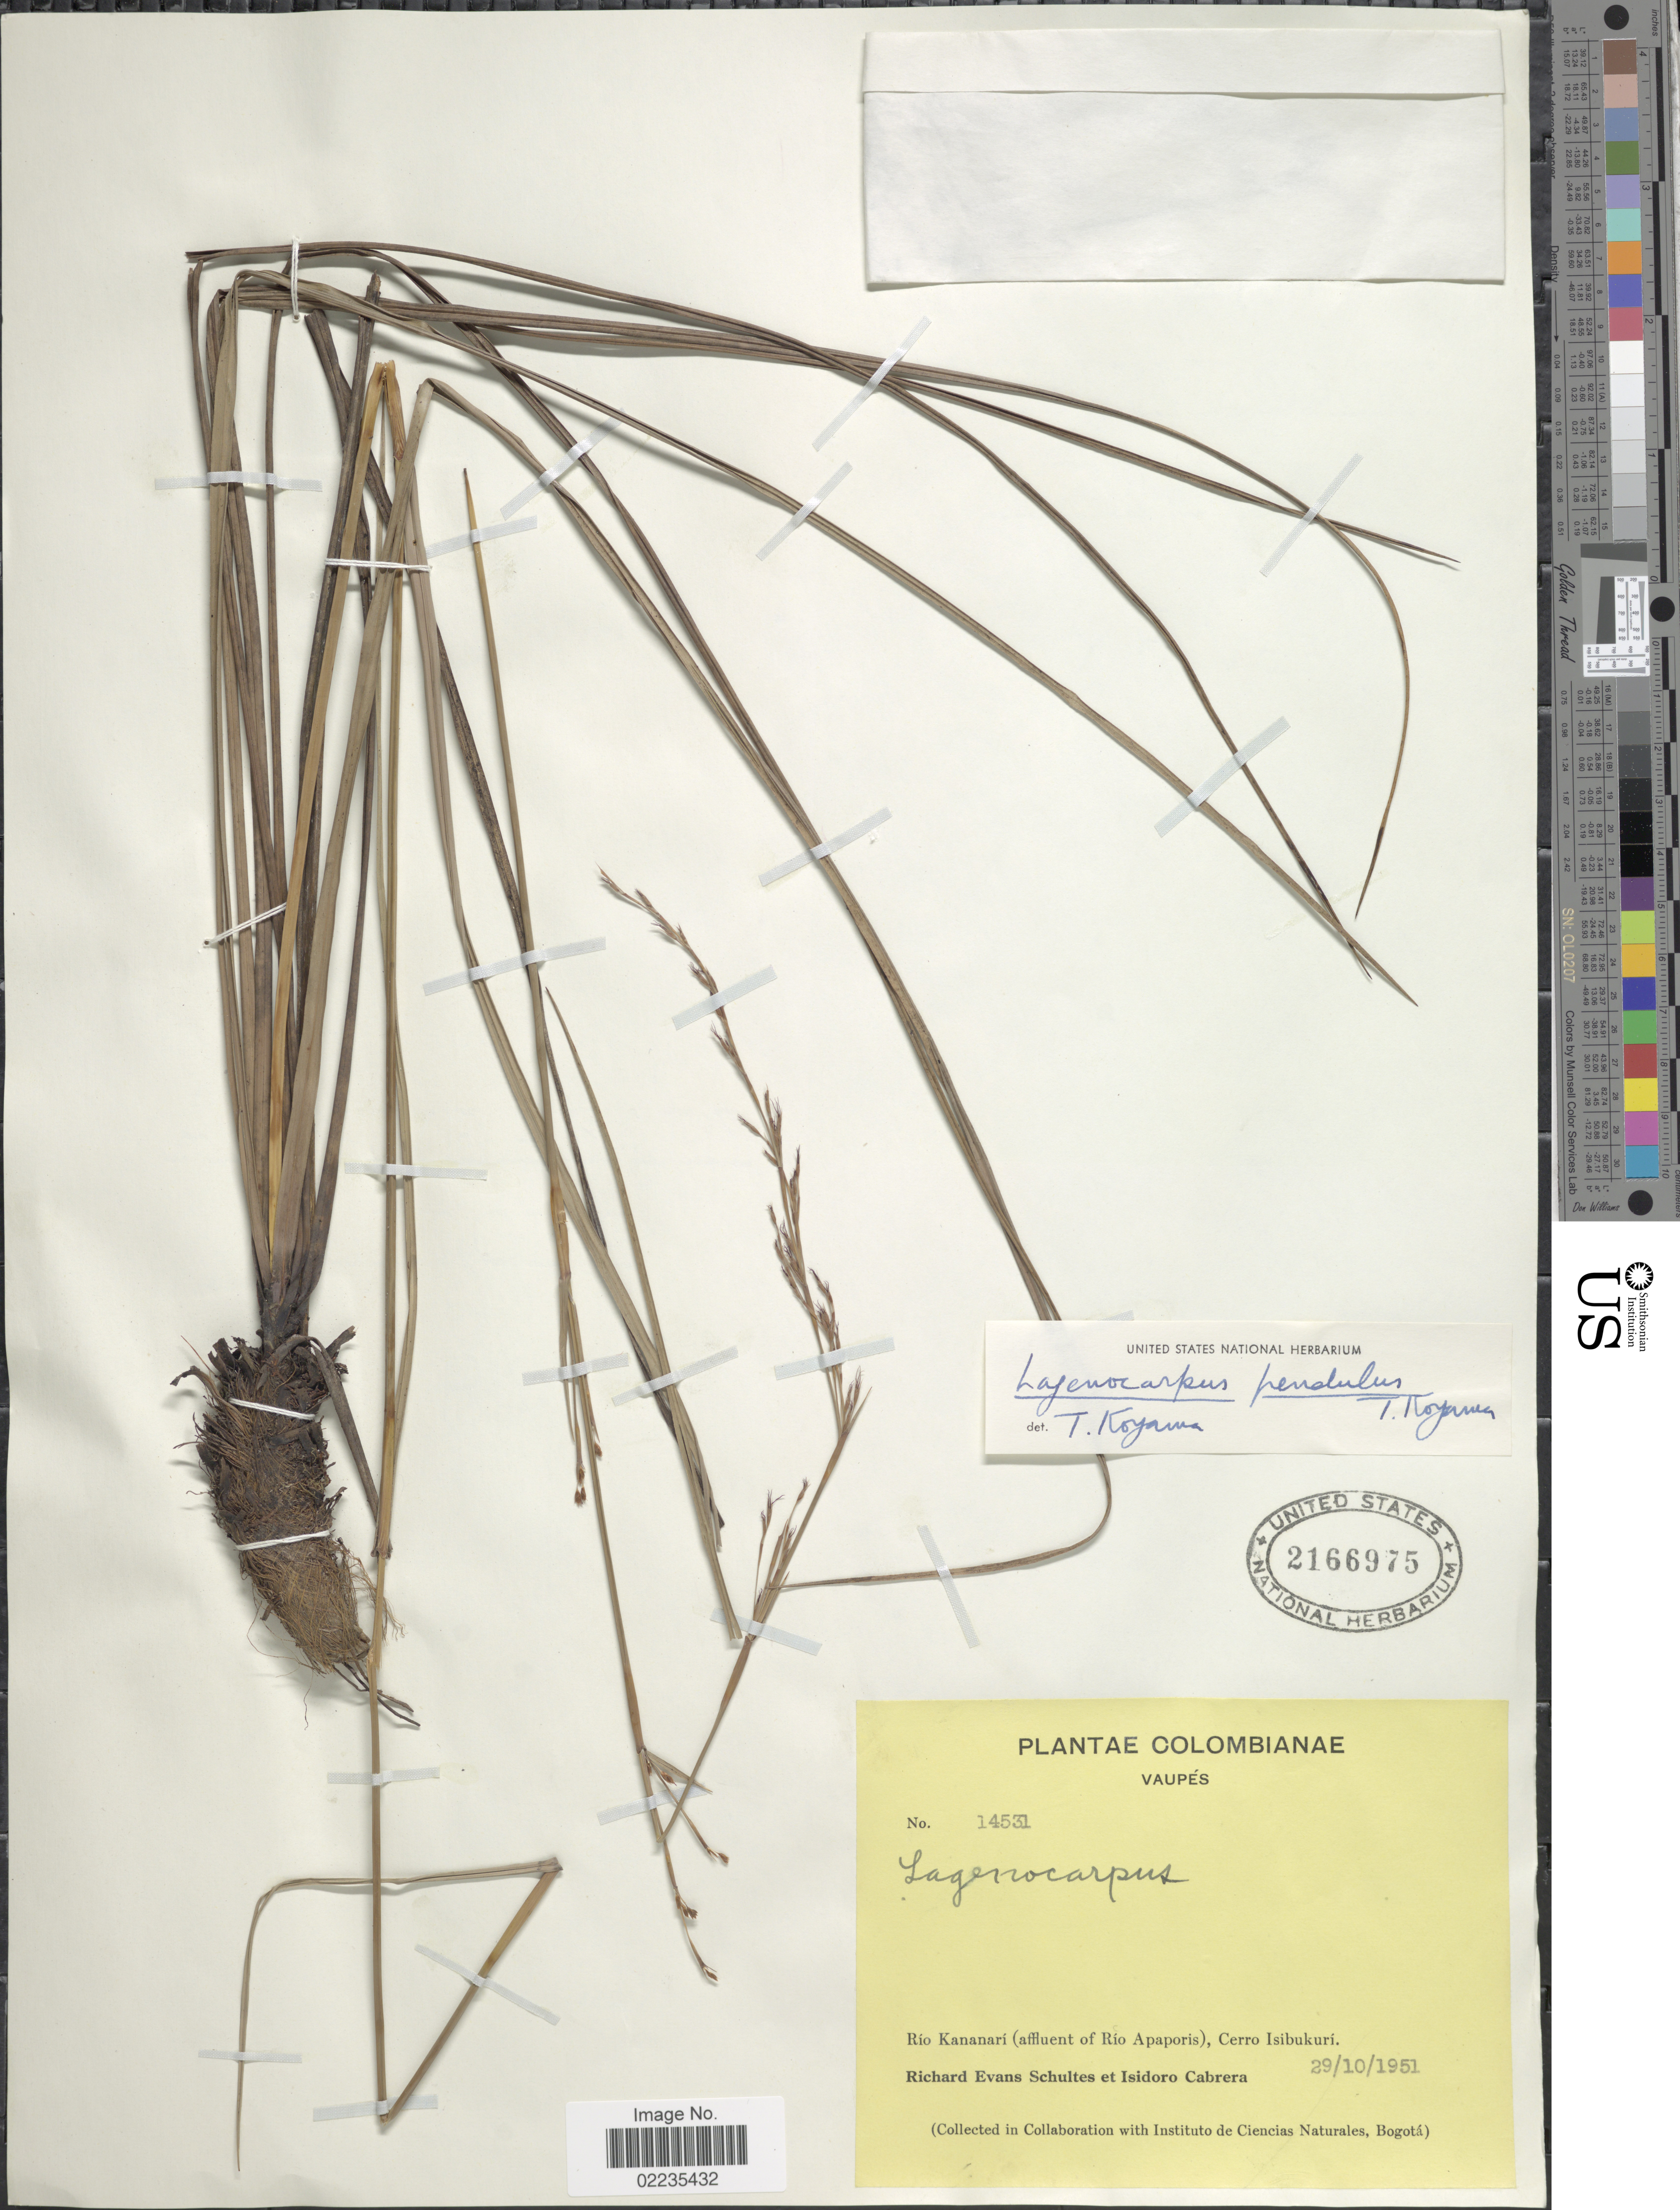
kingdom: Plantae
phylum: Tracheophyta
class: Liliopsida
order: Poales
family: Cyperaceae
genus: Lagenocarpus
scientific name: Lagenocarpus pendulus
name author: T. Koyama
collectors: R. E. Schultes & I. Cabrera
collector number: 14531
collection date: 1951-10-29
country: Colombia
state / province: Vaupés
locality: Rio Kananari (affluent of Rio Apaporis), Cerro Isibukuri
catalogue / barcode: US 2166975